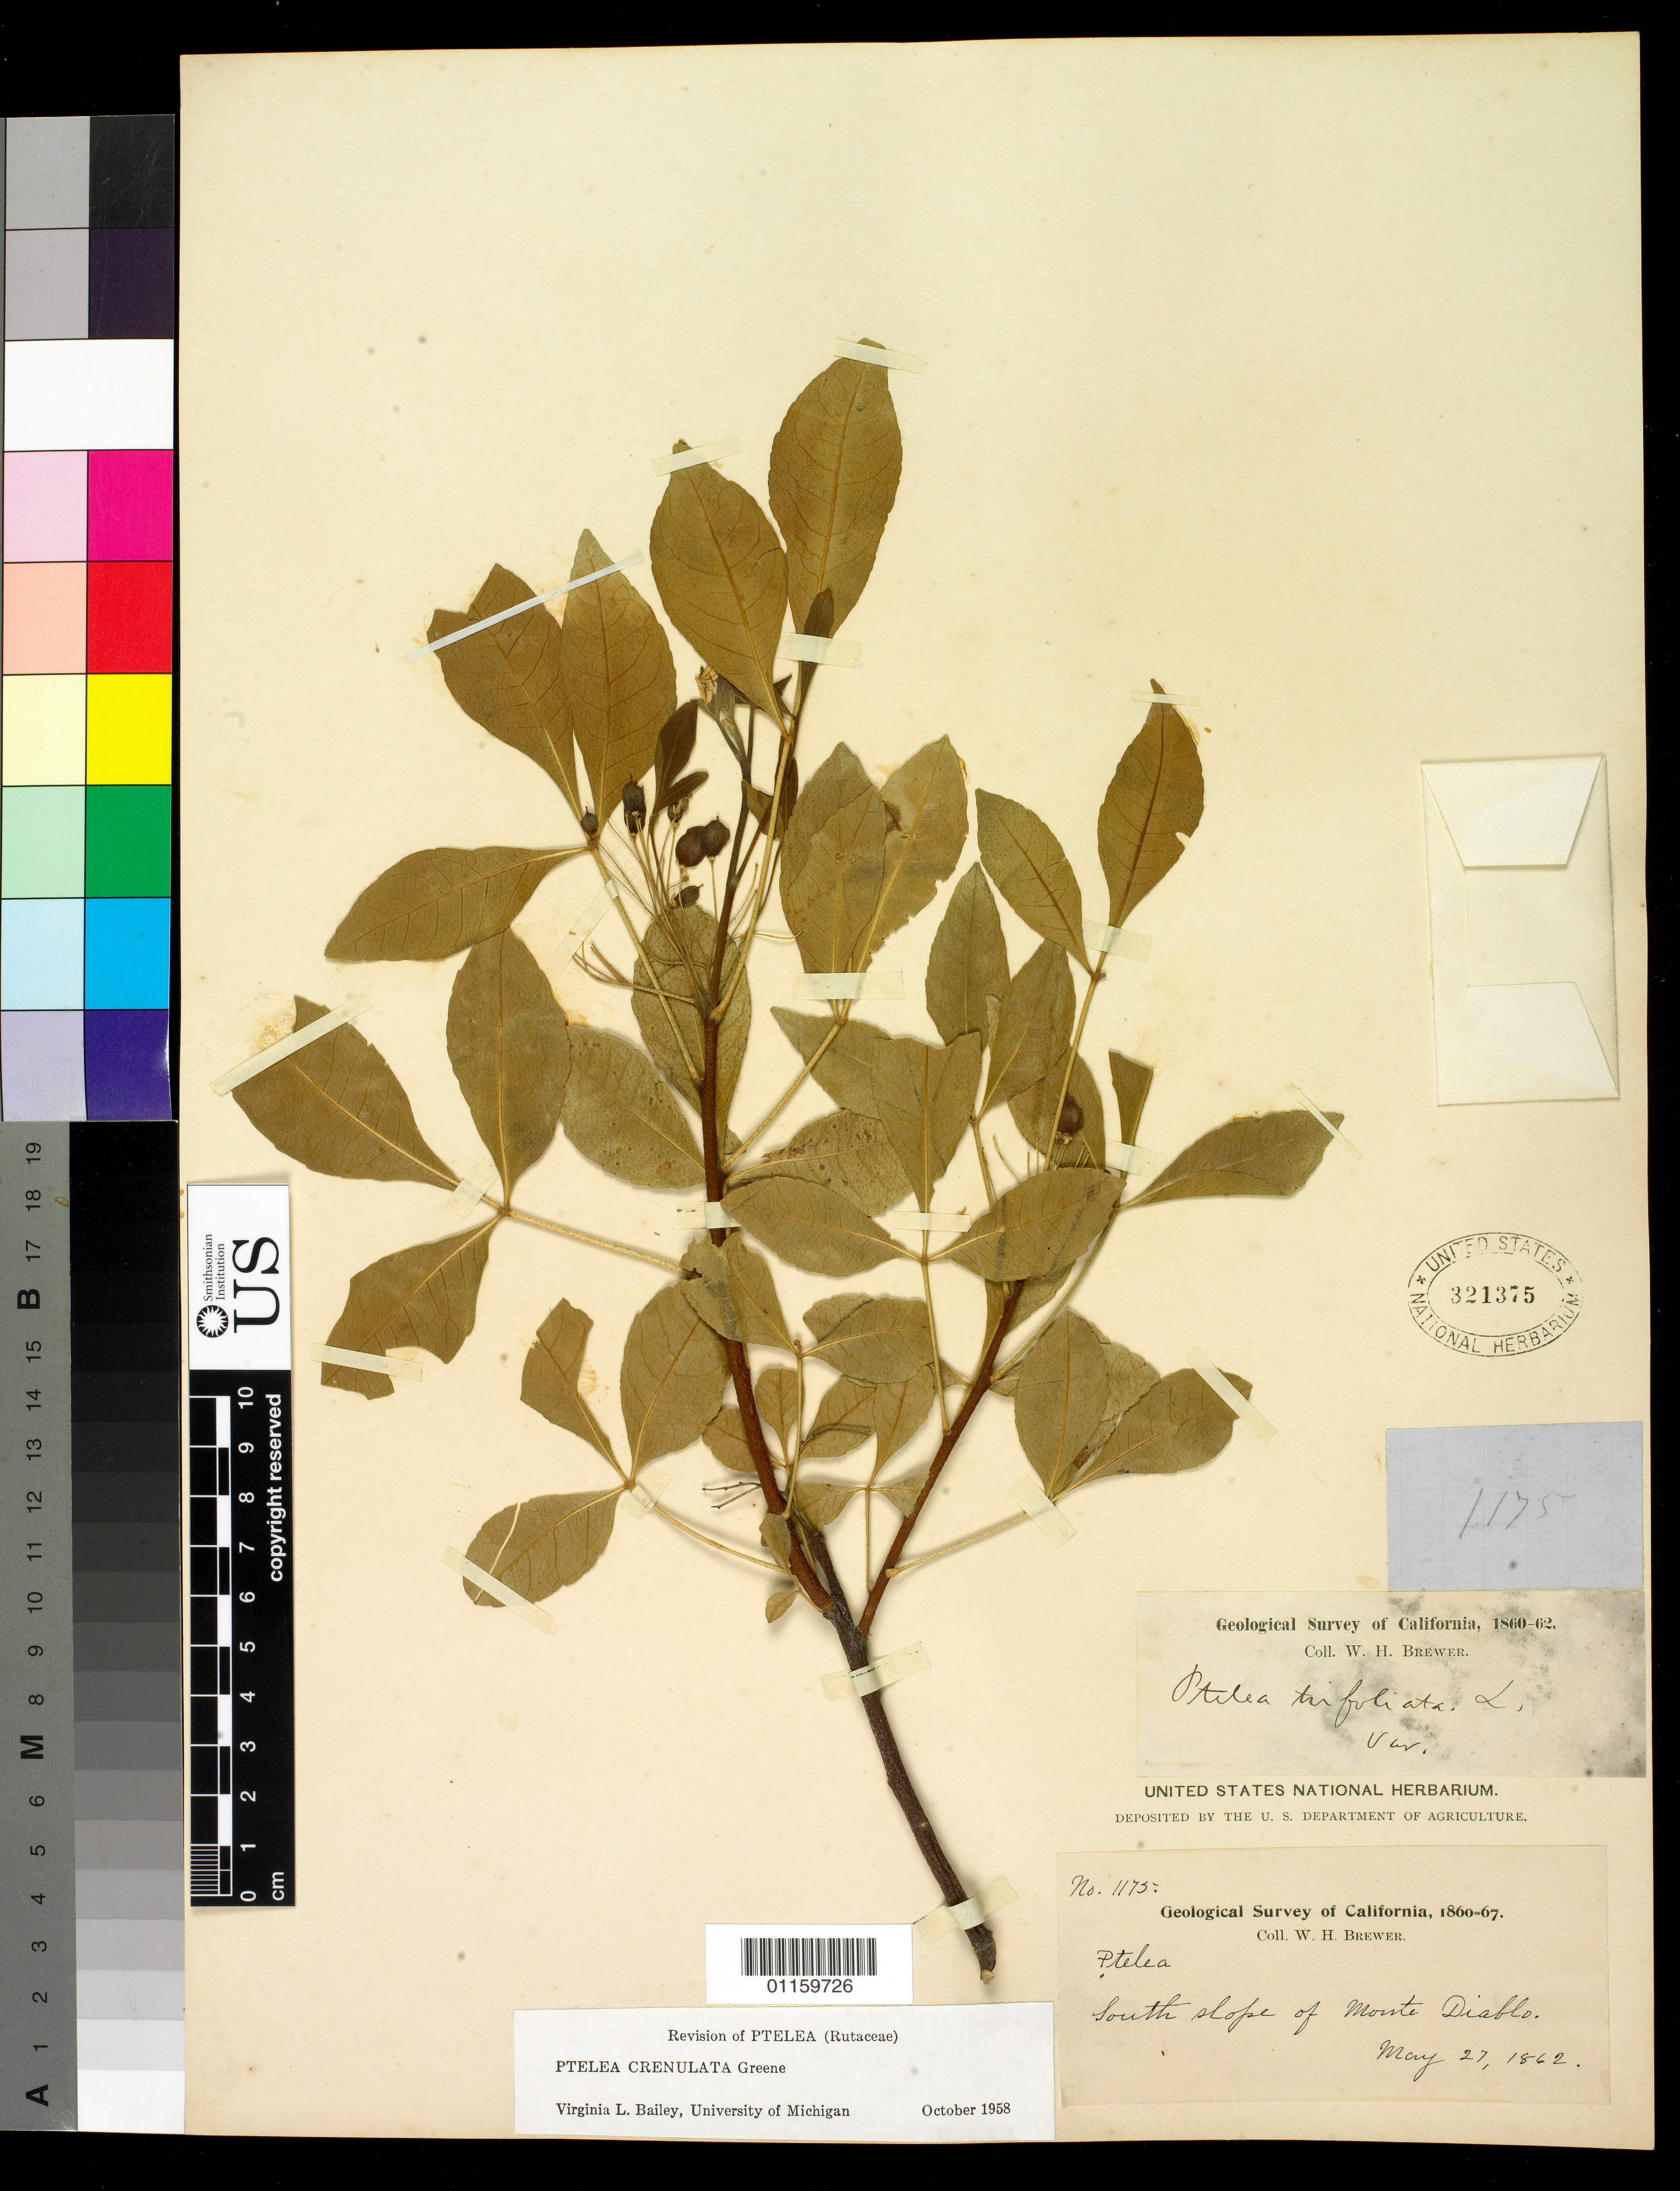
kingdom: Plantae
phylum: Tracheophyta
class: Magnoliopsida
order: Sapindales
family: Rutaceae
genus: Ptelea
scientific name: Ptelea crenulata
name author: Greene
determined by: Bailey, V. L.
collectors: W. H. Brewer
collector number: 1175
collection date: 1862-05-27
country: United States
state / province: California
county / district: Contra Costa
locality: South slope of Monte Diablo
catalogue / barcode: US 321375